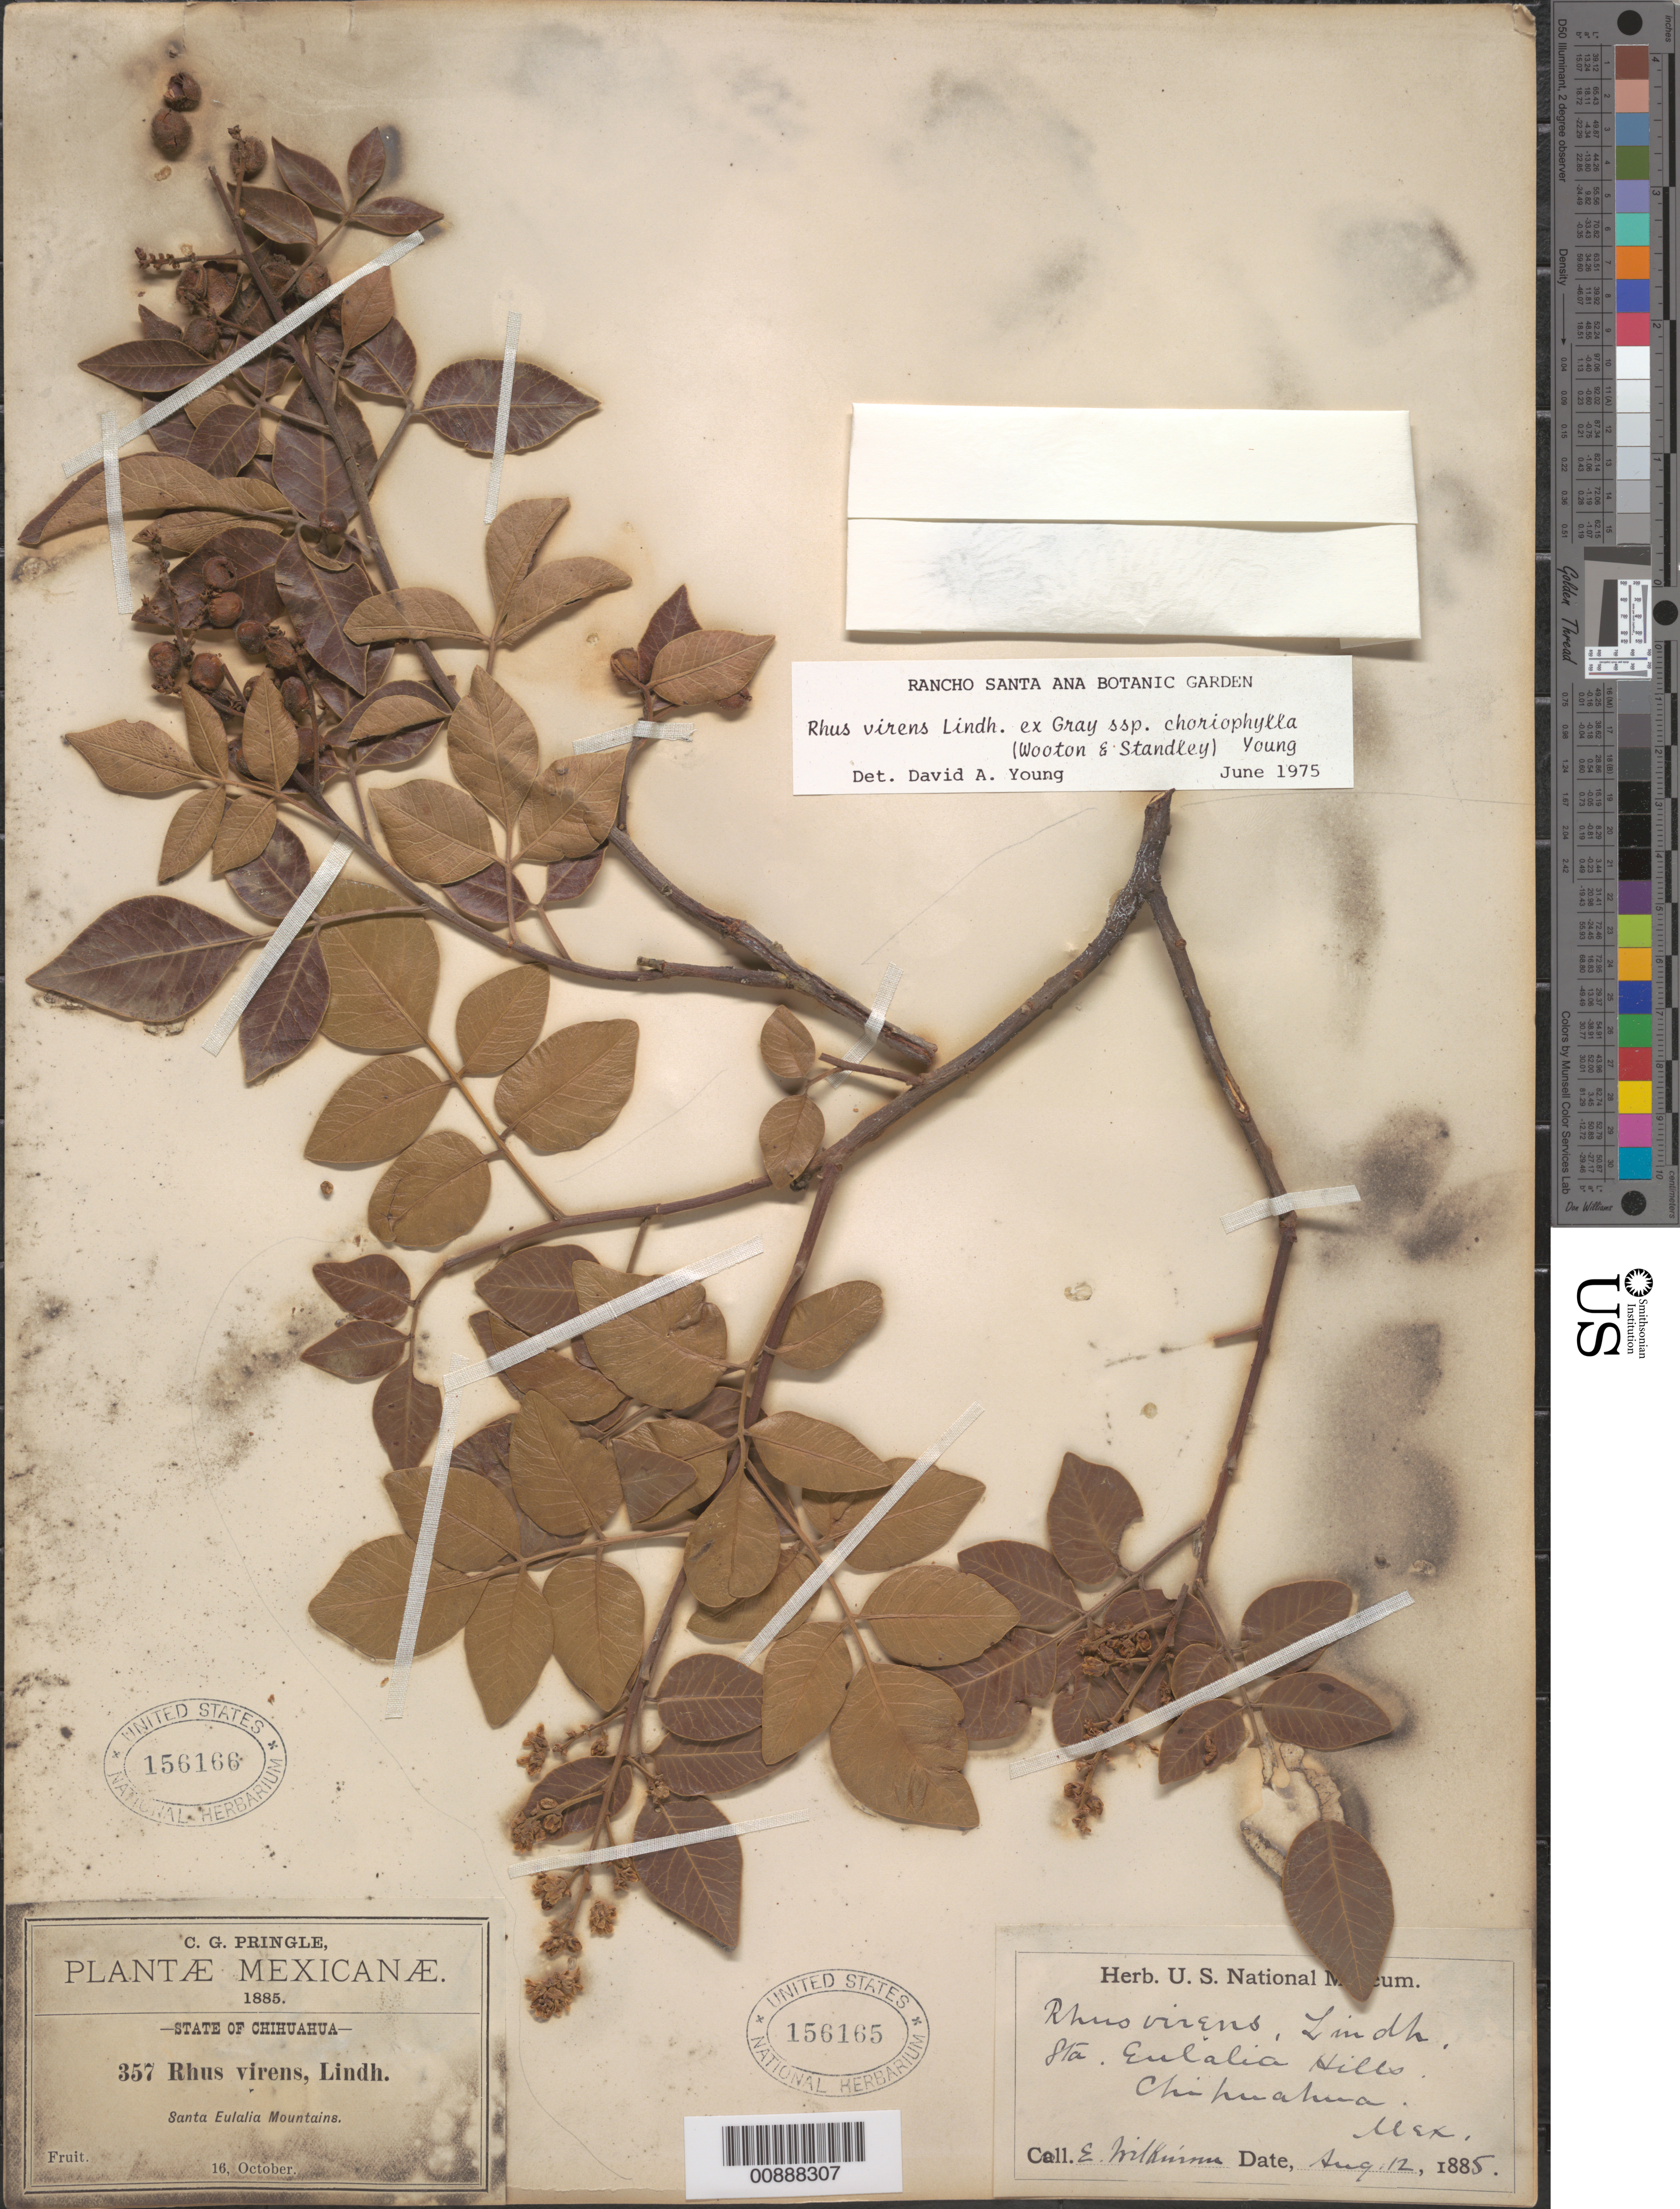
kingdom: Plantae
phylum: Tracheophyta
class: Magnoliopsida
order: Sapindales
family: Anacardiaceae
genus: Rhus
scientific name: Rhus choriophylla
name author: Wooton & Standl.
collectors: C. G. Pringle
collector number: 357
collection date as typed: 16 Oct 1885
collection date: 1885-10-16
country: Mexico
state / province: Chihuahua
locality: Santa Eulalia Mountains, Chihuahua.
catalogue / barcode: US 156166-2